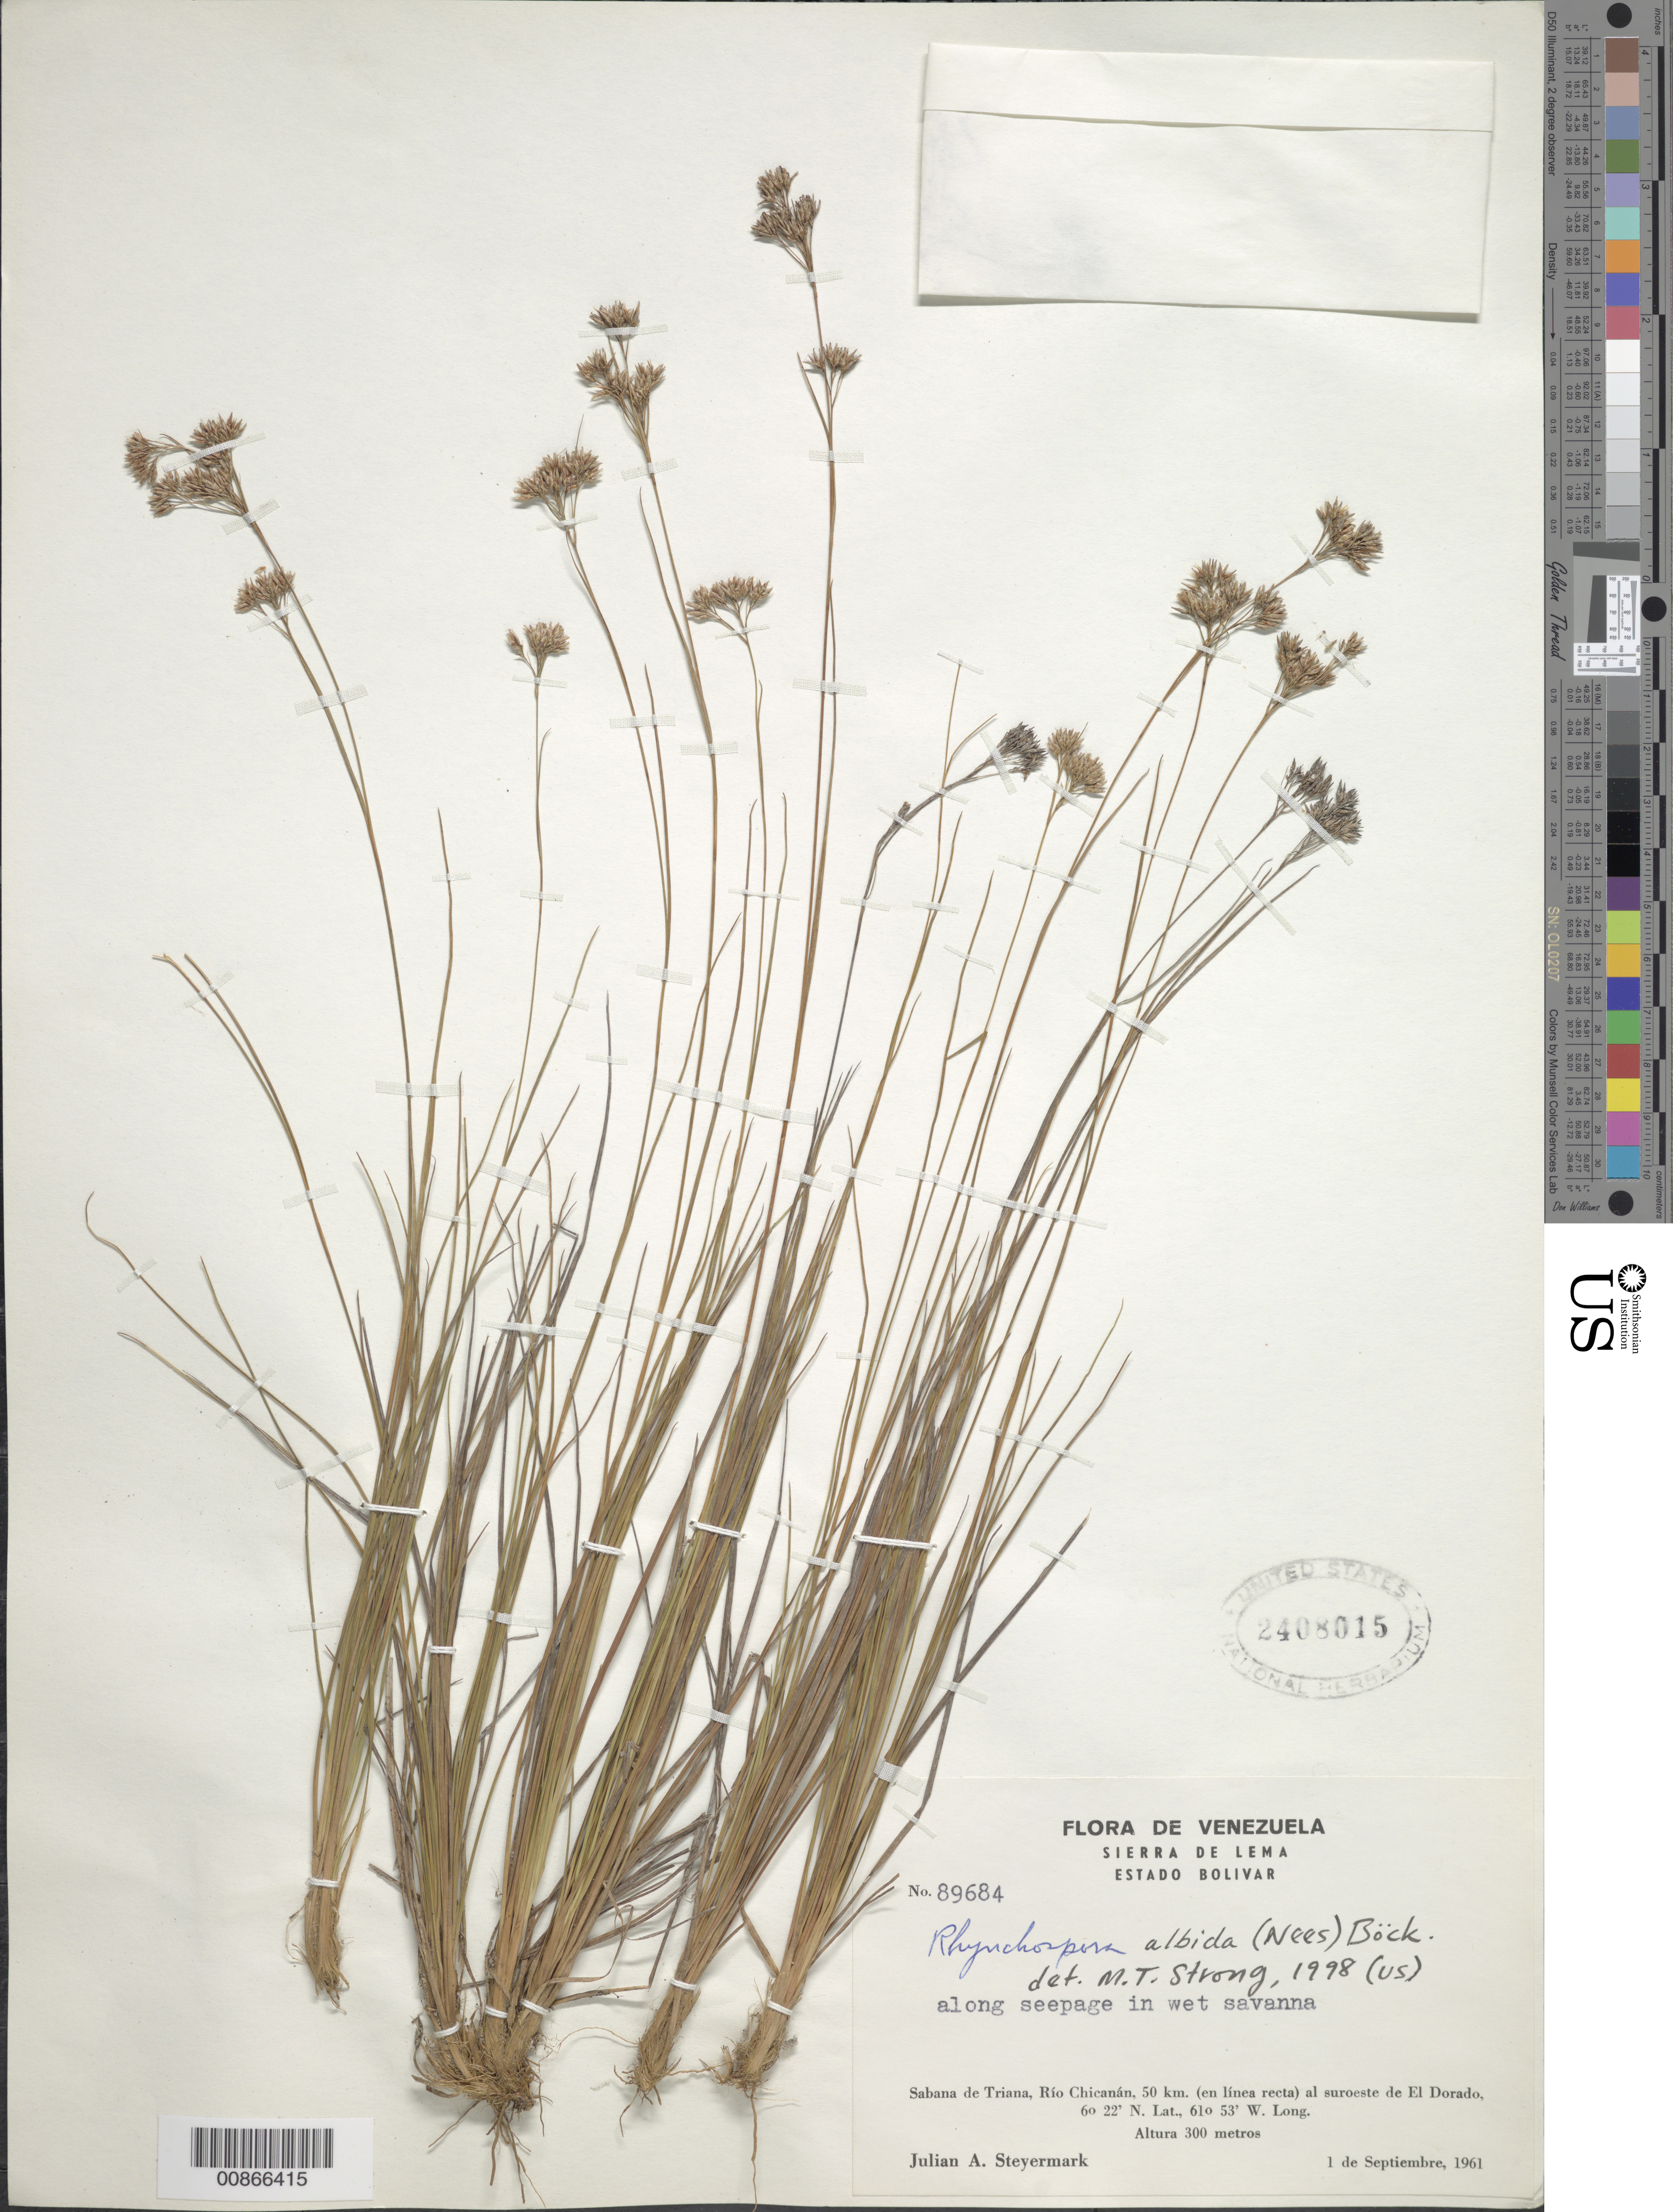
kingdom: Plantae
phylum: Tracheophyta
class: Liliopsida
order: Poales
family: Cyperaceae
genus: Rhynchospora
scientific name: Rhynchospora albida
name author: (Nees) Boeckeler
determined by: Strong, M. T., (US), Smithsonian Institution - National Museum of Natural History (UNITED STATES)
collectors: J. Steyermark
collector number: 89684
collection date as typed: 1-Sep-61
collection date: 1961-09-01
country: Venezuela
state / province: Bolívar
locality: Sabana de Triana, Río Chicanán, 50 km (in línea recta) al SW de El Dorado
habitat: Along seepage in wet savanna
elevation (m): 300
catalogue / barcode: US 2408015